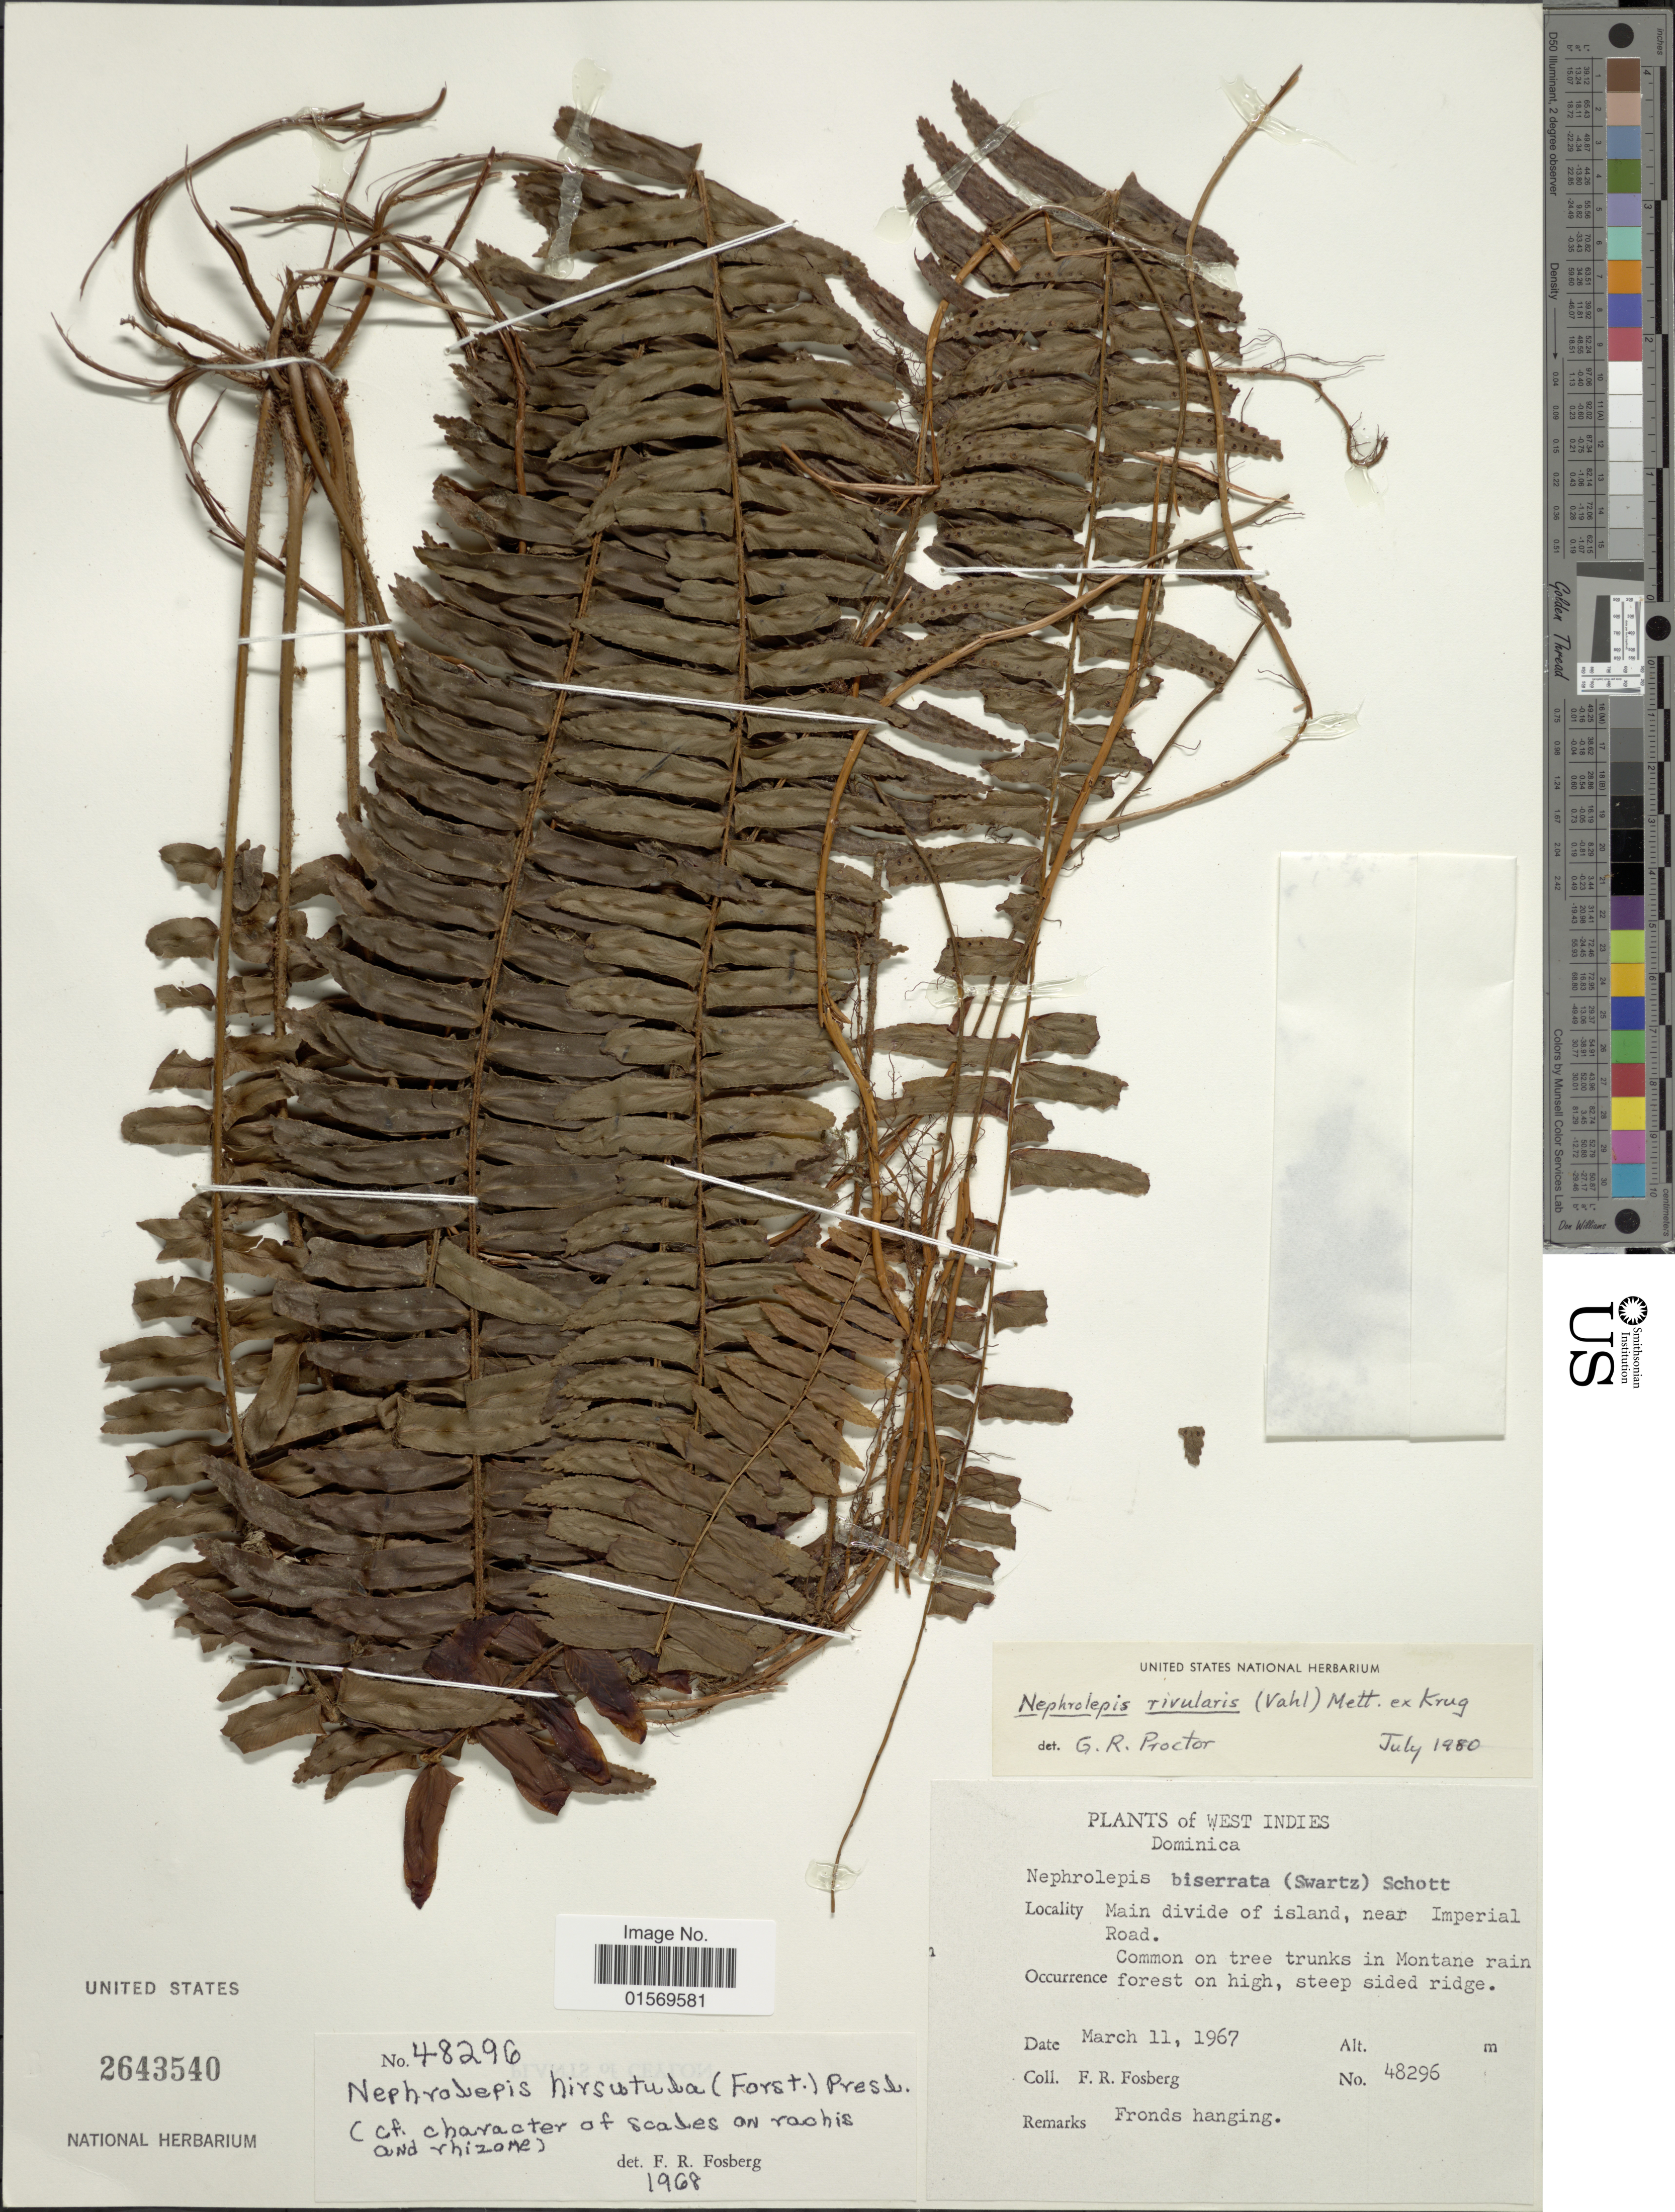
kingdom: Plantae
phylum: Tracheophyta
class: Polypodiopsida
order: Polypodiales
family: Nephrolepidaceae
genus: Nephrolepis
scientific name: Nephrolepis rivularis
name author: (Vahl) Mett. ex Krug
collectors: F. R. Fosberg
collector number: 48296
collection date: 1967-03-11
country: Dominica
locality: West Indies, main divide of island, near Imperial Road.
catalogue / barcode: US 2643540